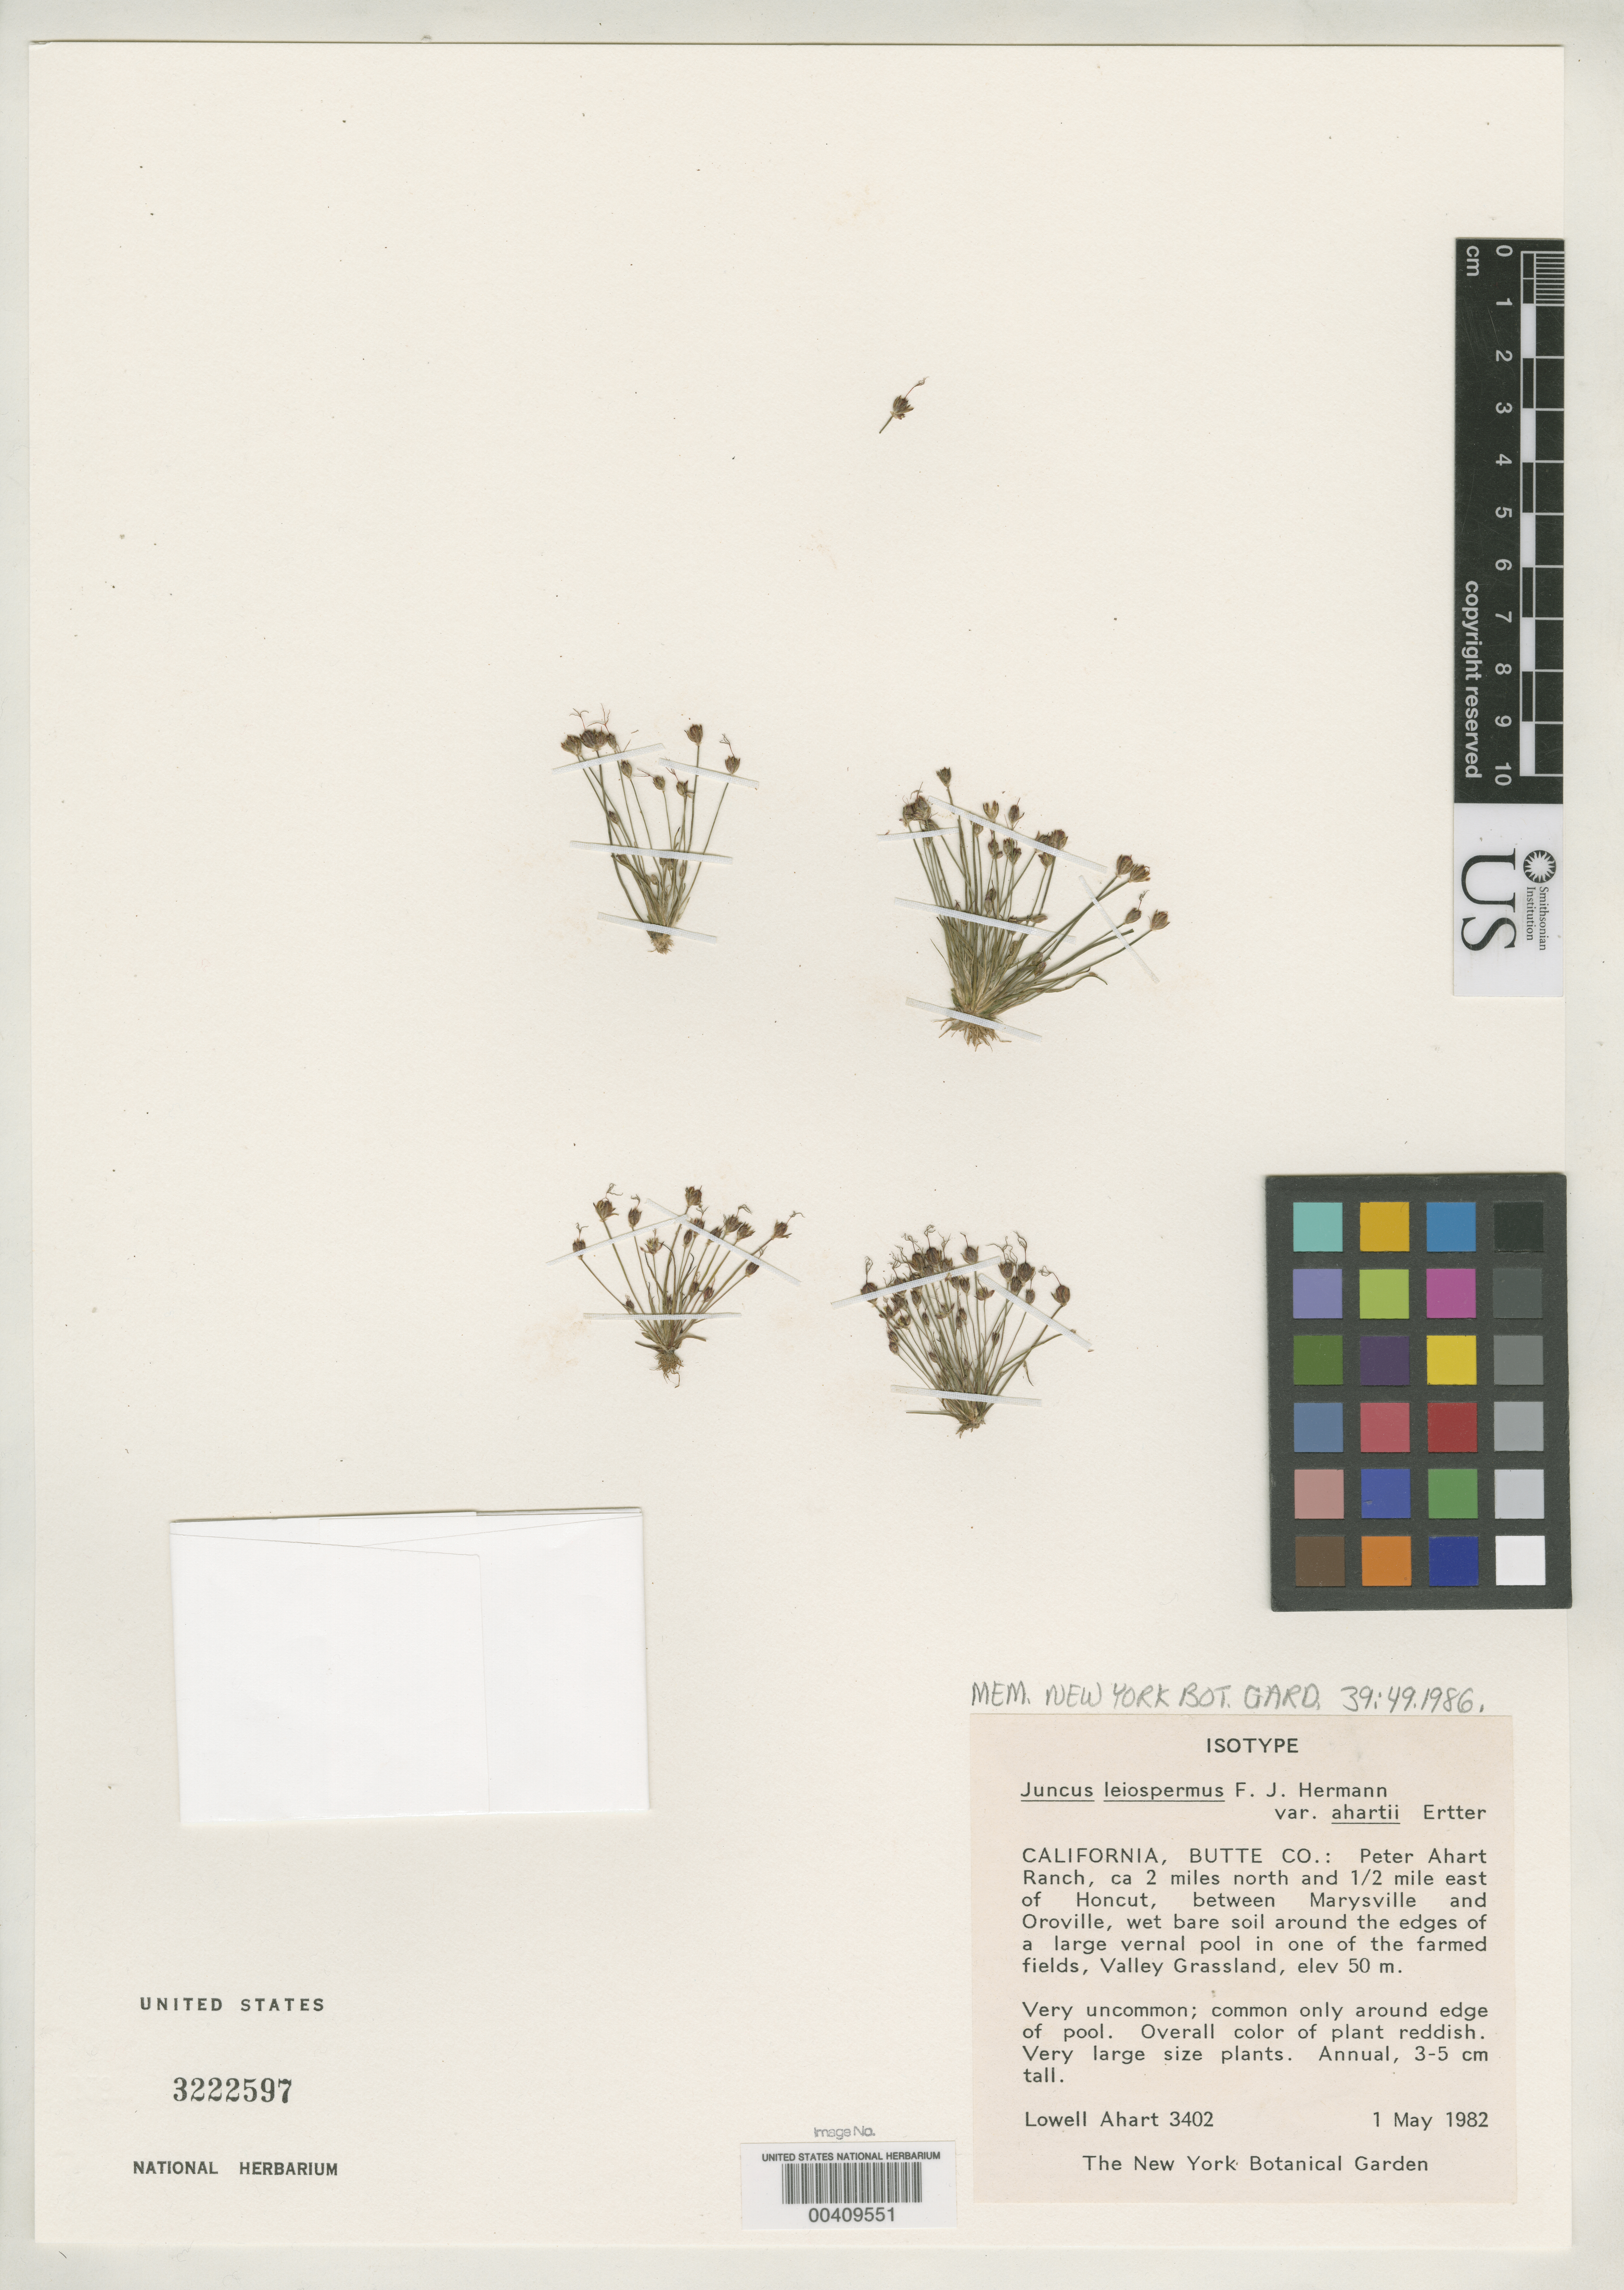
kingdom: Plantae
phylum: Tracheophyta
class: Liliopsida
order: Poales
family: Juncaceae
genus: Juncus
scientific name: Juncus leiospermus var. ahartii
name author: Ertter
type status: Isotype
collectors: L. Ahart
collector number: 3402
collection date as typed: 01 May 1982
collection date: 1982-05-01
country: United States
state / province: California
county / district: Butte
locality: Peter Ahart Ranch, ca 2 mi N & 1/2 mi E of Honcut, between Marysville & Oroville.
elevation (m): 50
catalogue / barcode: US 3222597